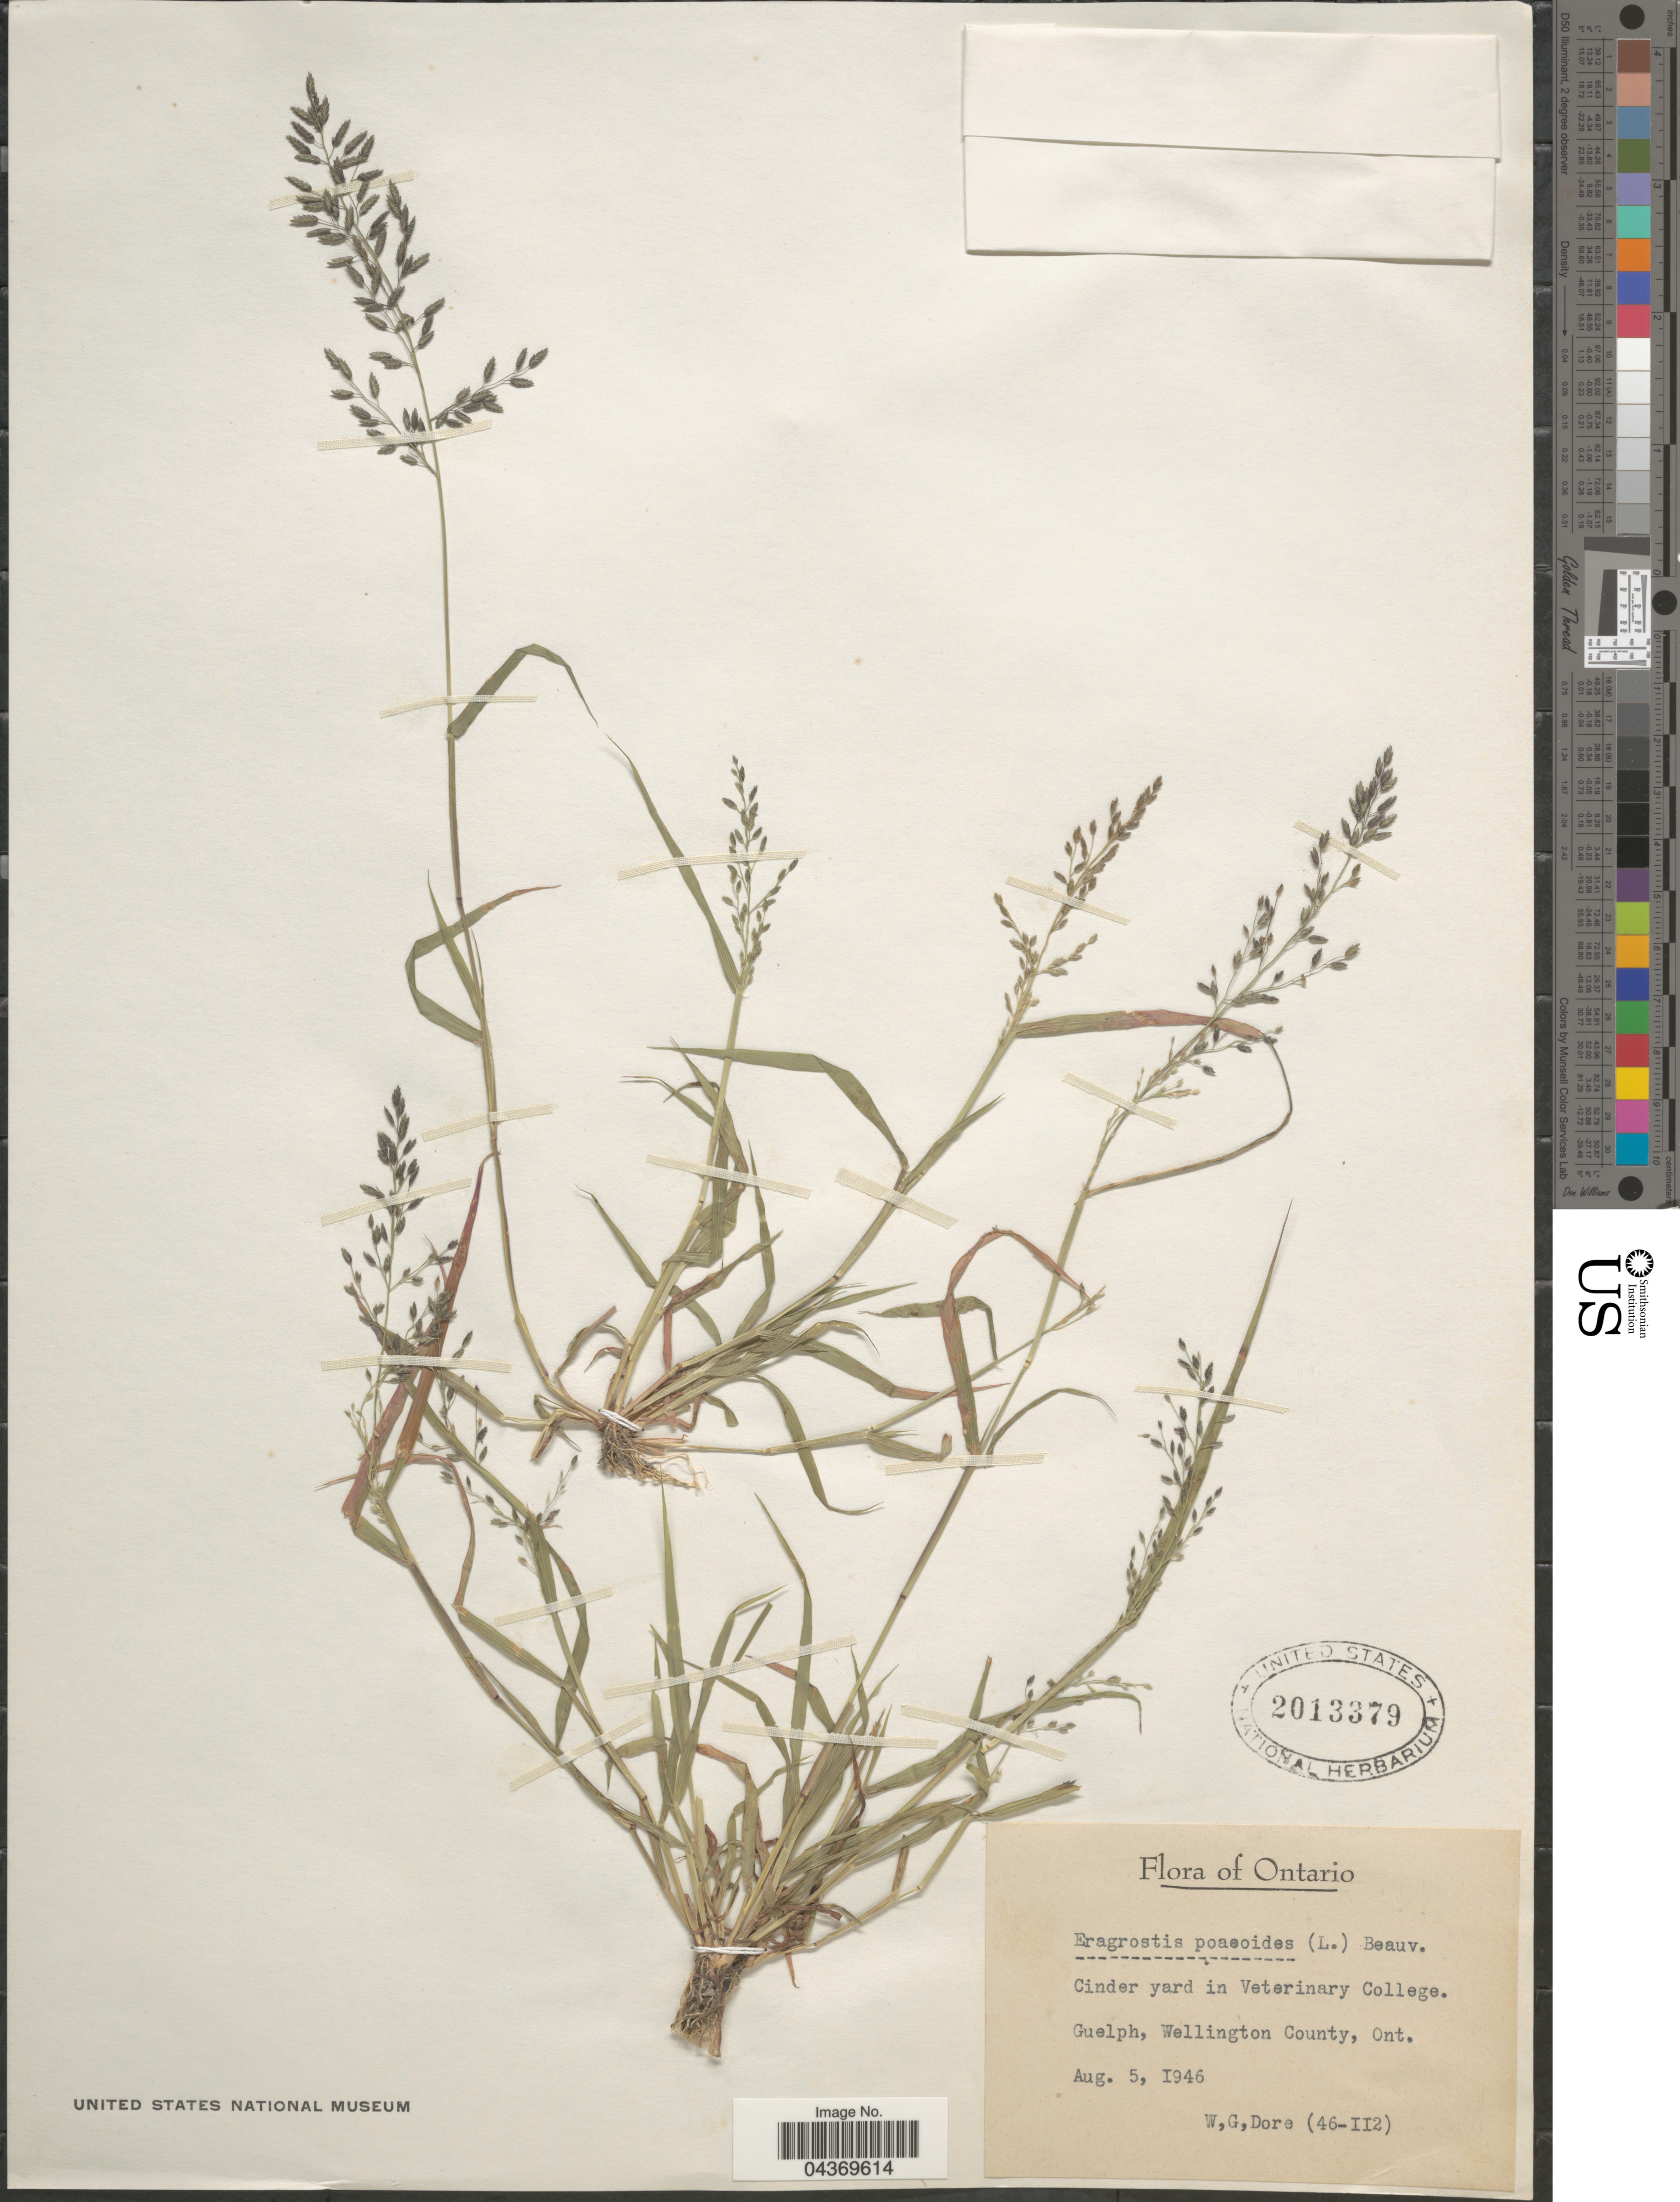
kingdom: Plantae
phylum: Tracheophyta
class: Liliopsida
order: Poales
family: Poaceae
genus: Eragrostis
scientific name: Eragrostis minor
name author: Host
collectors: W. Dore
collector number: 46-112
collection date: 1946-08-05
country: Canada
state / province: Ontario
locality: Cinder yard in Veterinary College. Guelph, Wellington County.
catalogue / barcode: US 2013379